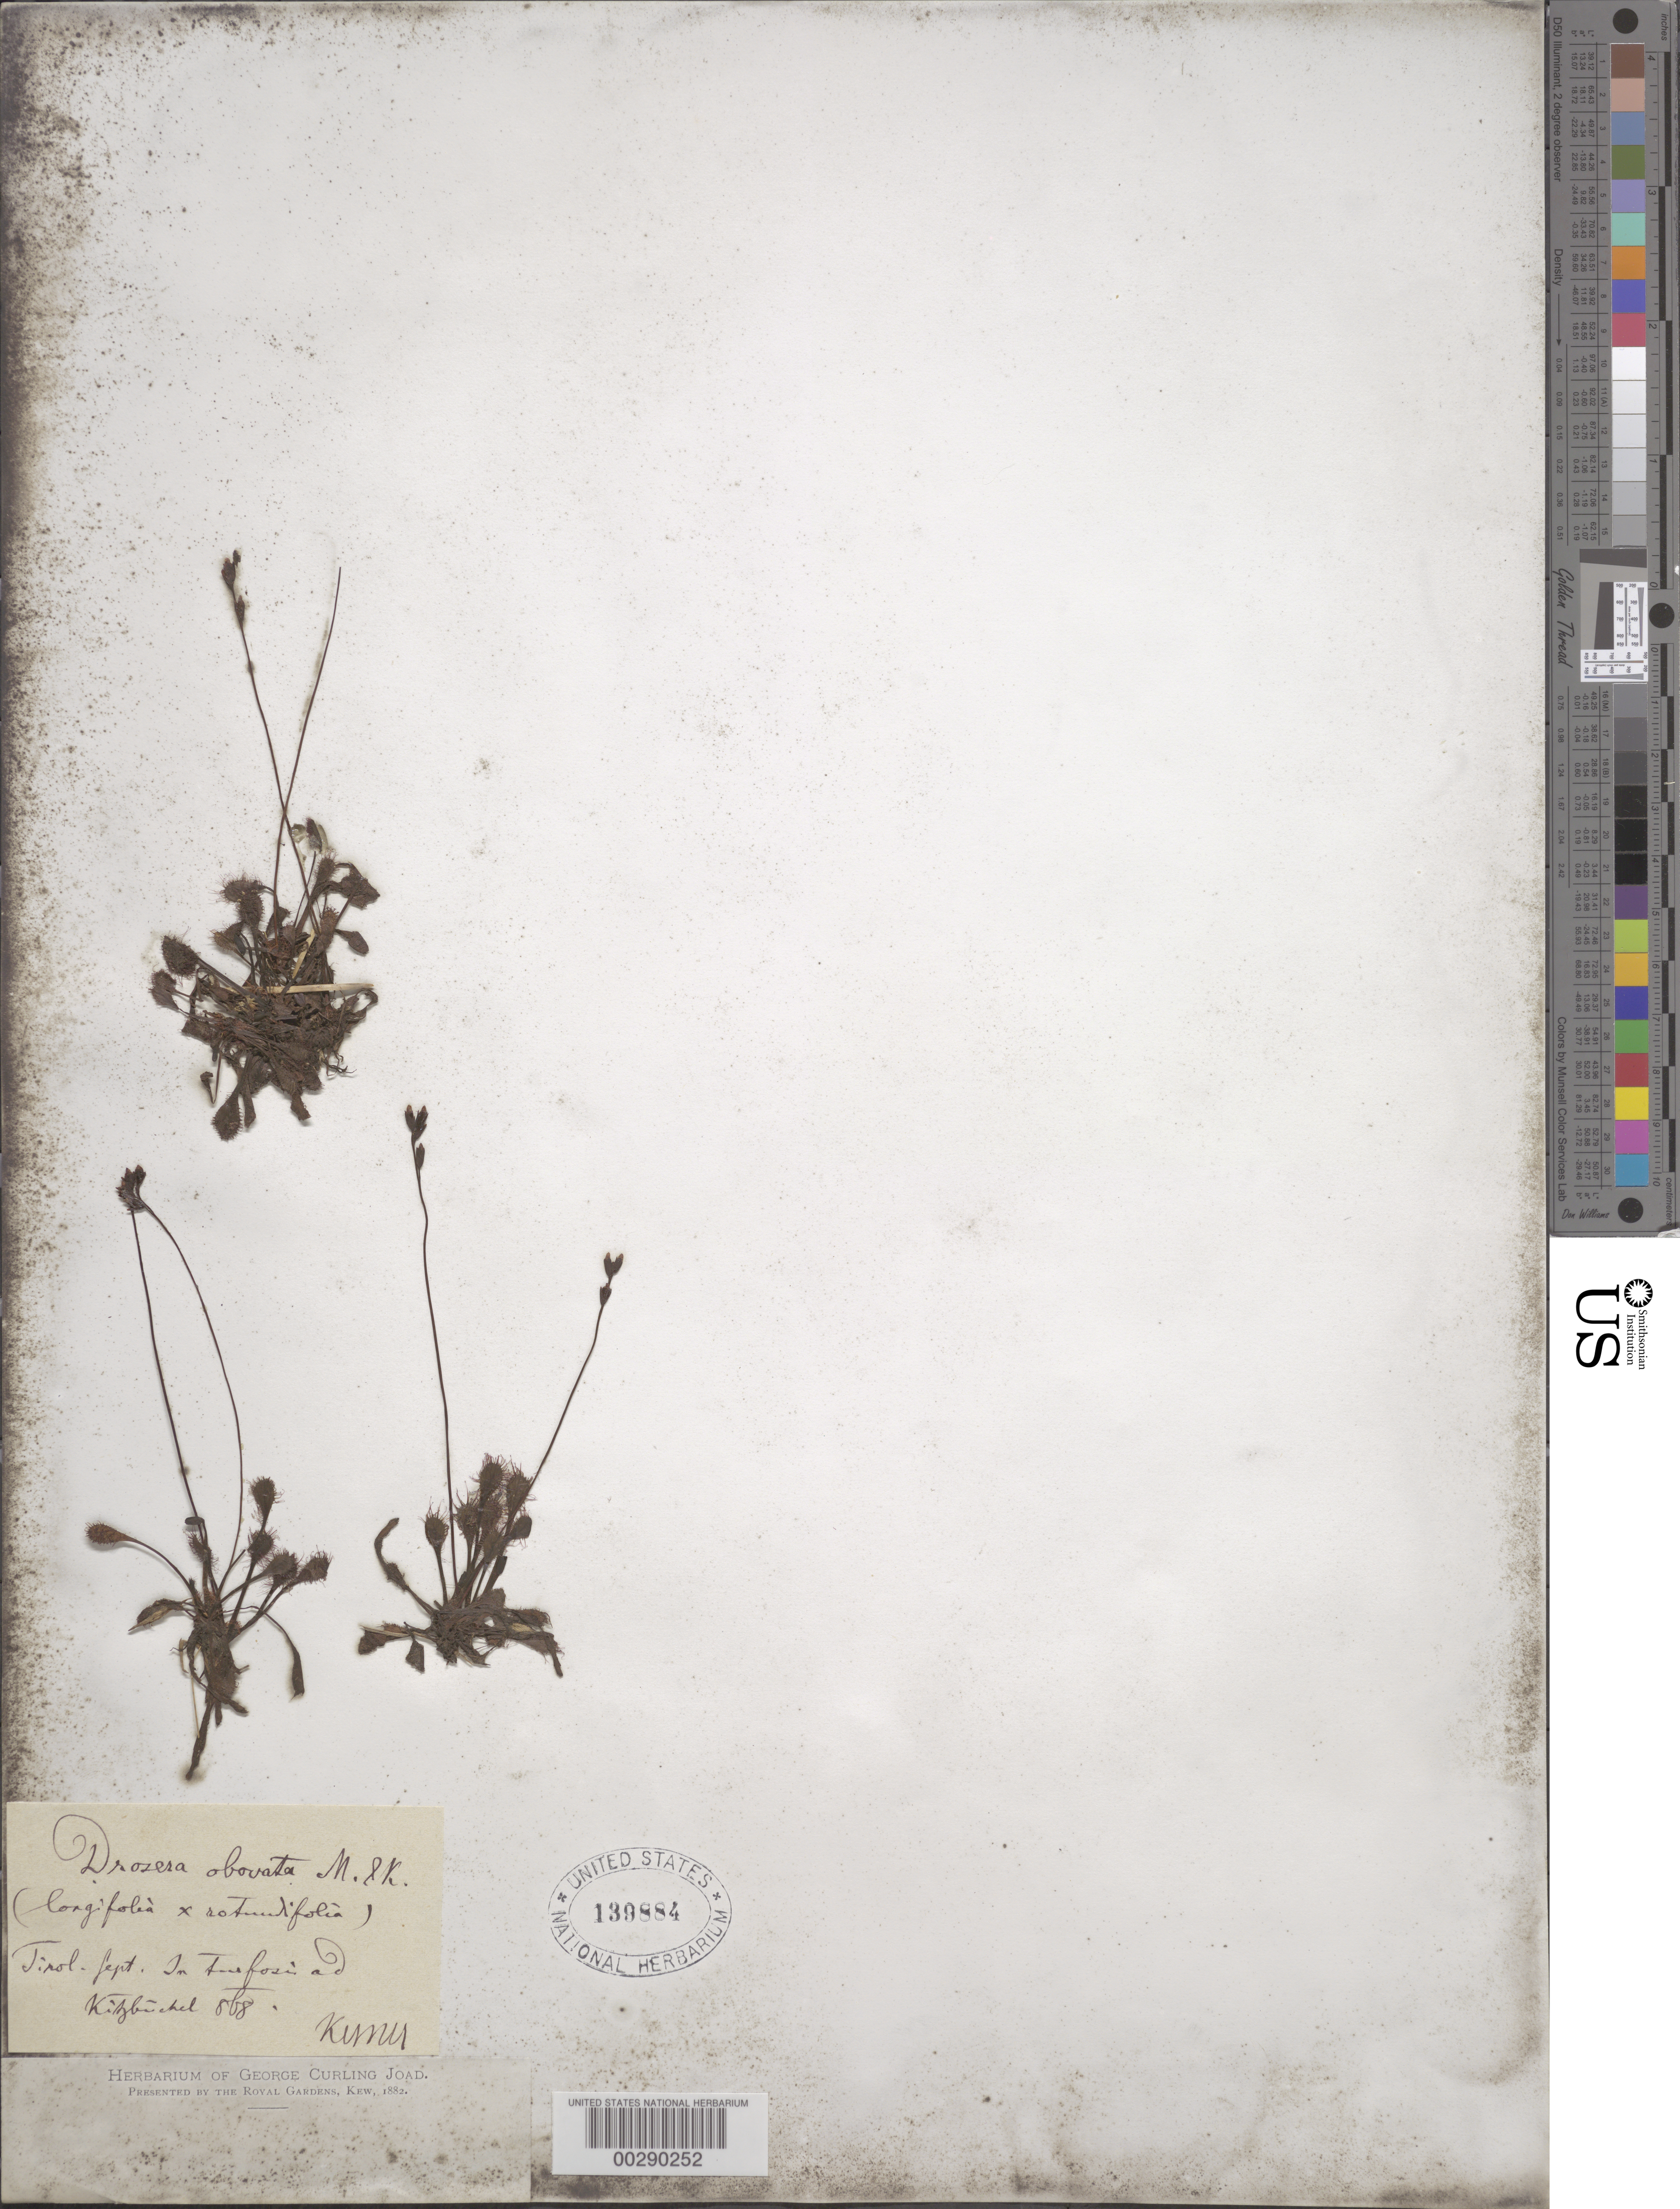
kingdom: Plantae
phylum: Tracheophyta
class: Magnoliopsida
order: Caryophyllales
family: Droseraceae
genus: Drosera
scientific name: Drosera obovata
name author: Mert. & Koch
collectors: ex herb. George Curling Joad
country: Austria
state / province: Tirol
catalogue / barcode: US 139884